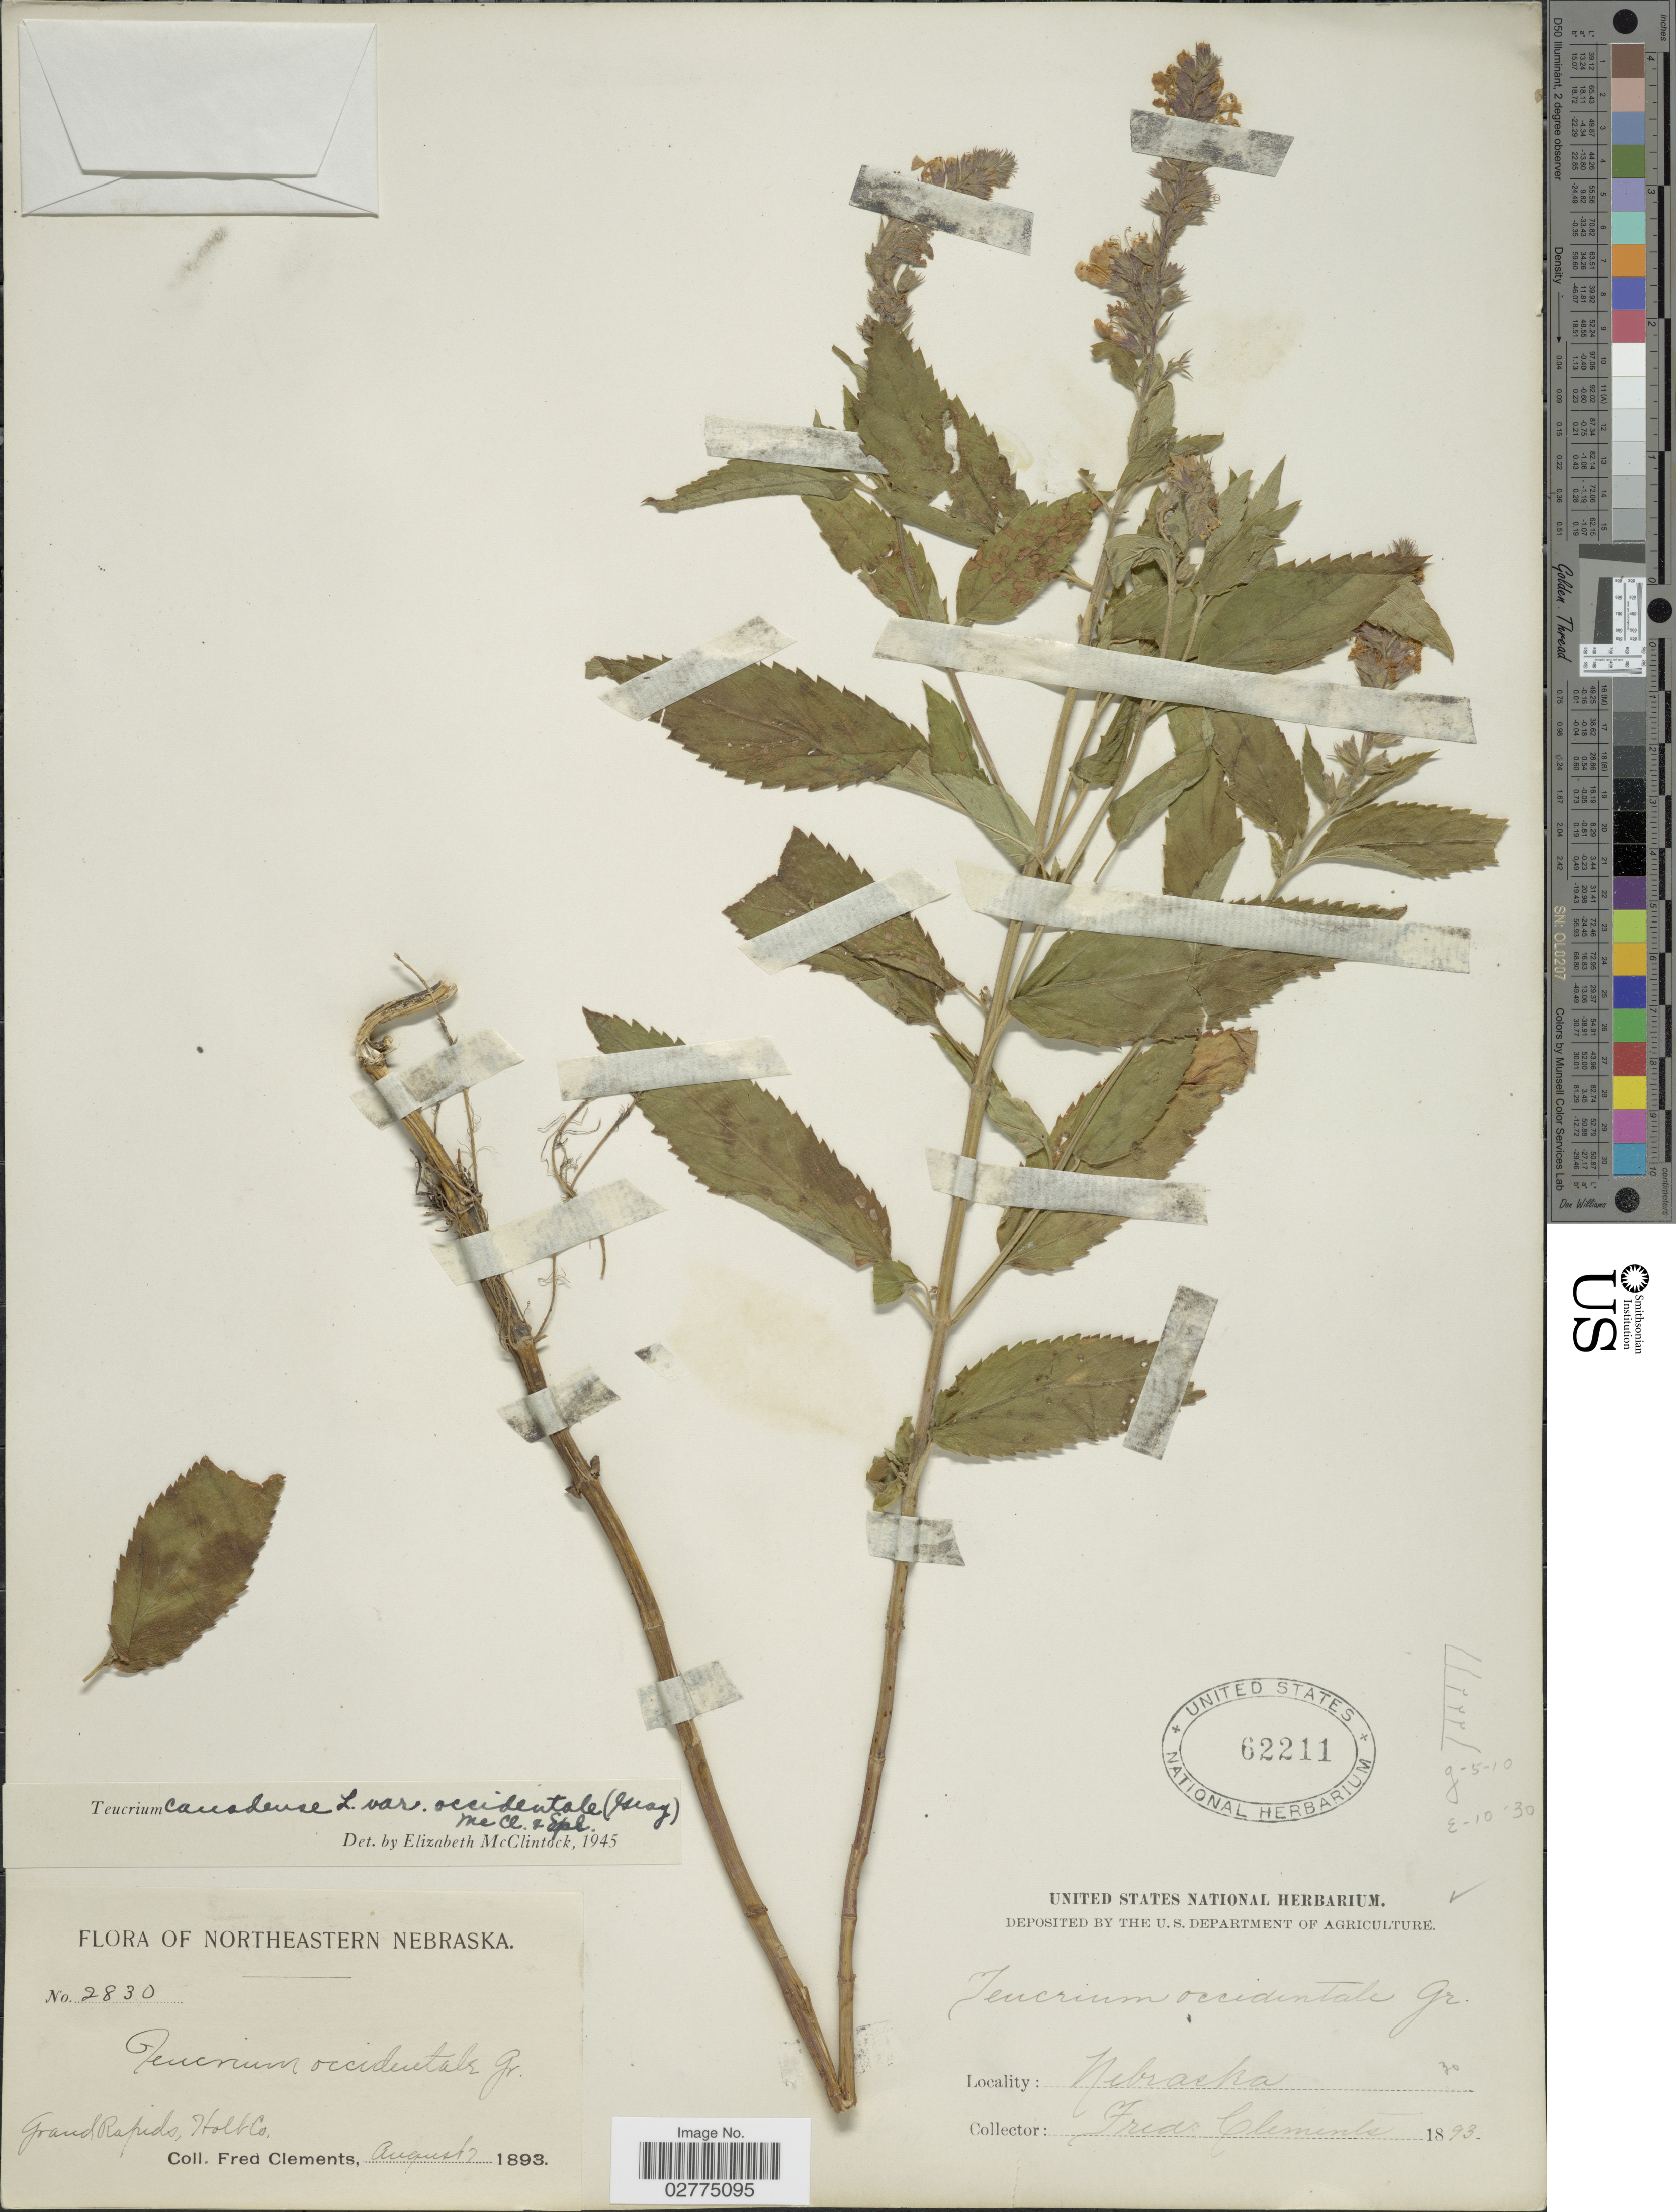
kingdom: Plantae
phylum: Tracheophyta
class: Magnoliopsida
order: Lamiales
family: Lamiaceae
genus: Teucrium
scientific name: Teucrium canadense var. occidentale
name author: (A. Gray) E. M. McClint. & Epling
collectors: F. Clements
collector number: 2830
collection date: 1893-08-07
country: United States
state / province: Nebraska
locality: Northeastern Nebraska, Grand Rapids, Holt Co.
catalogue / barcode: US 62211